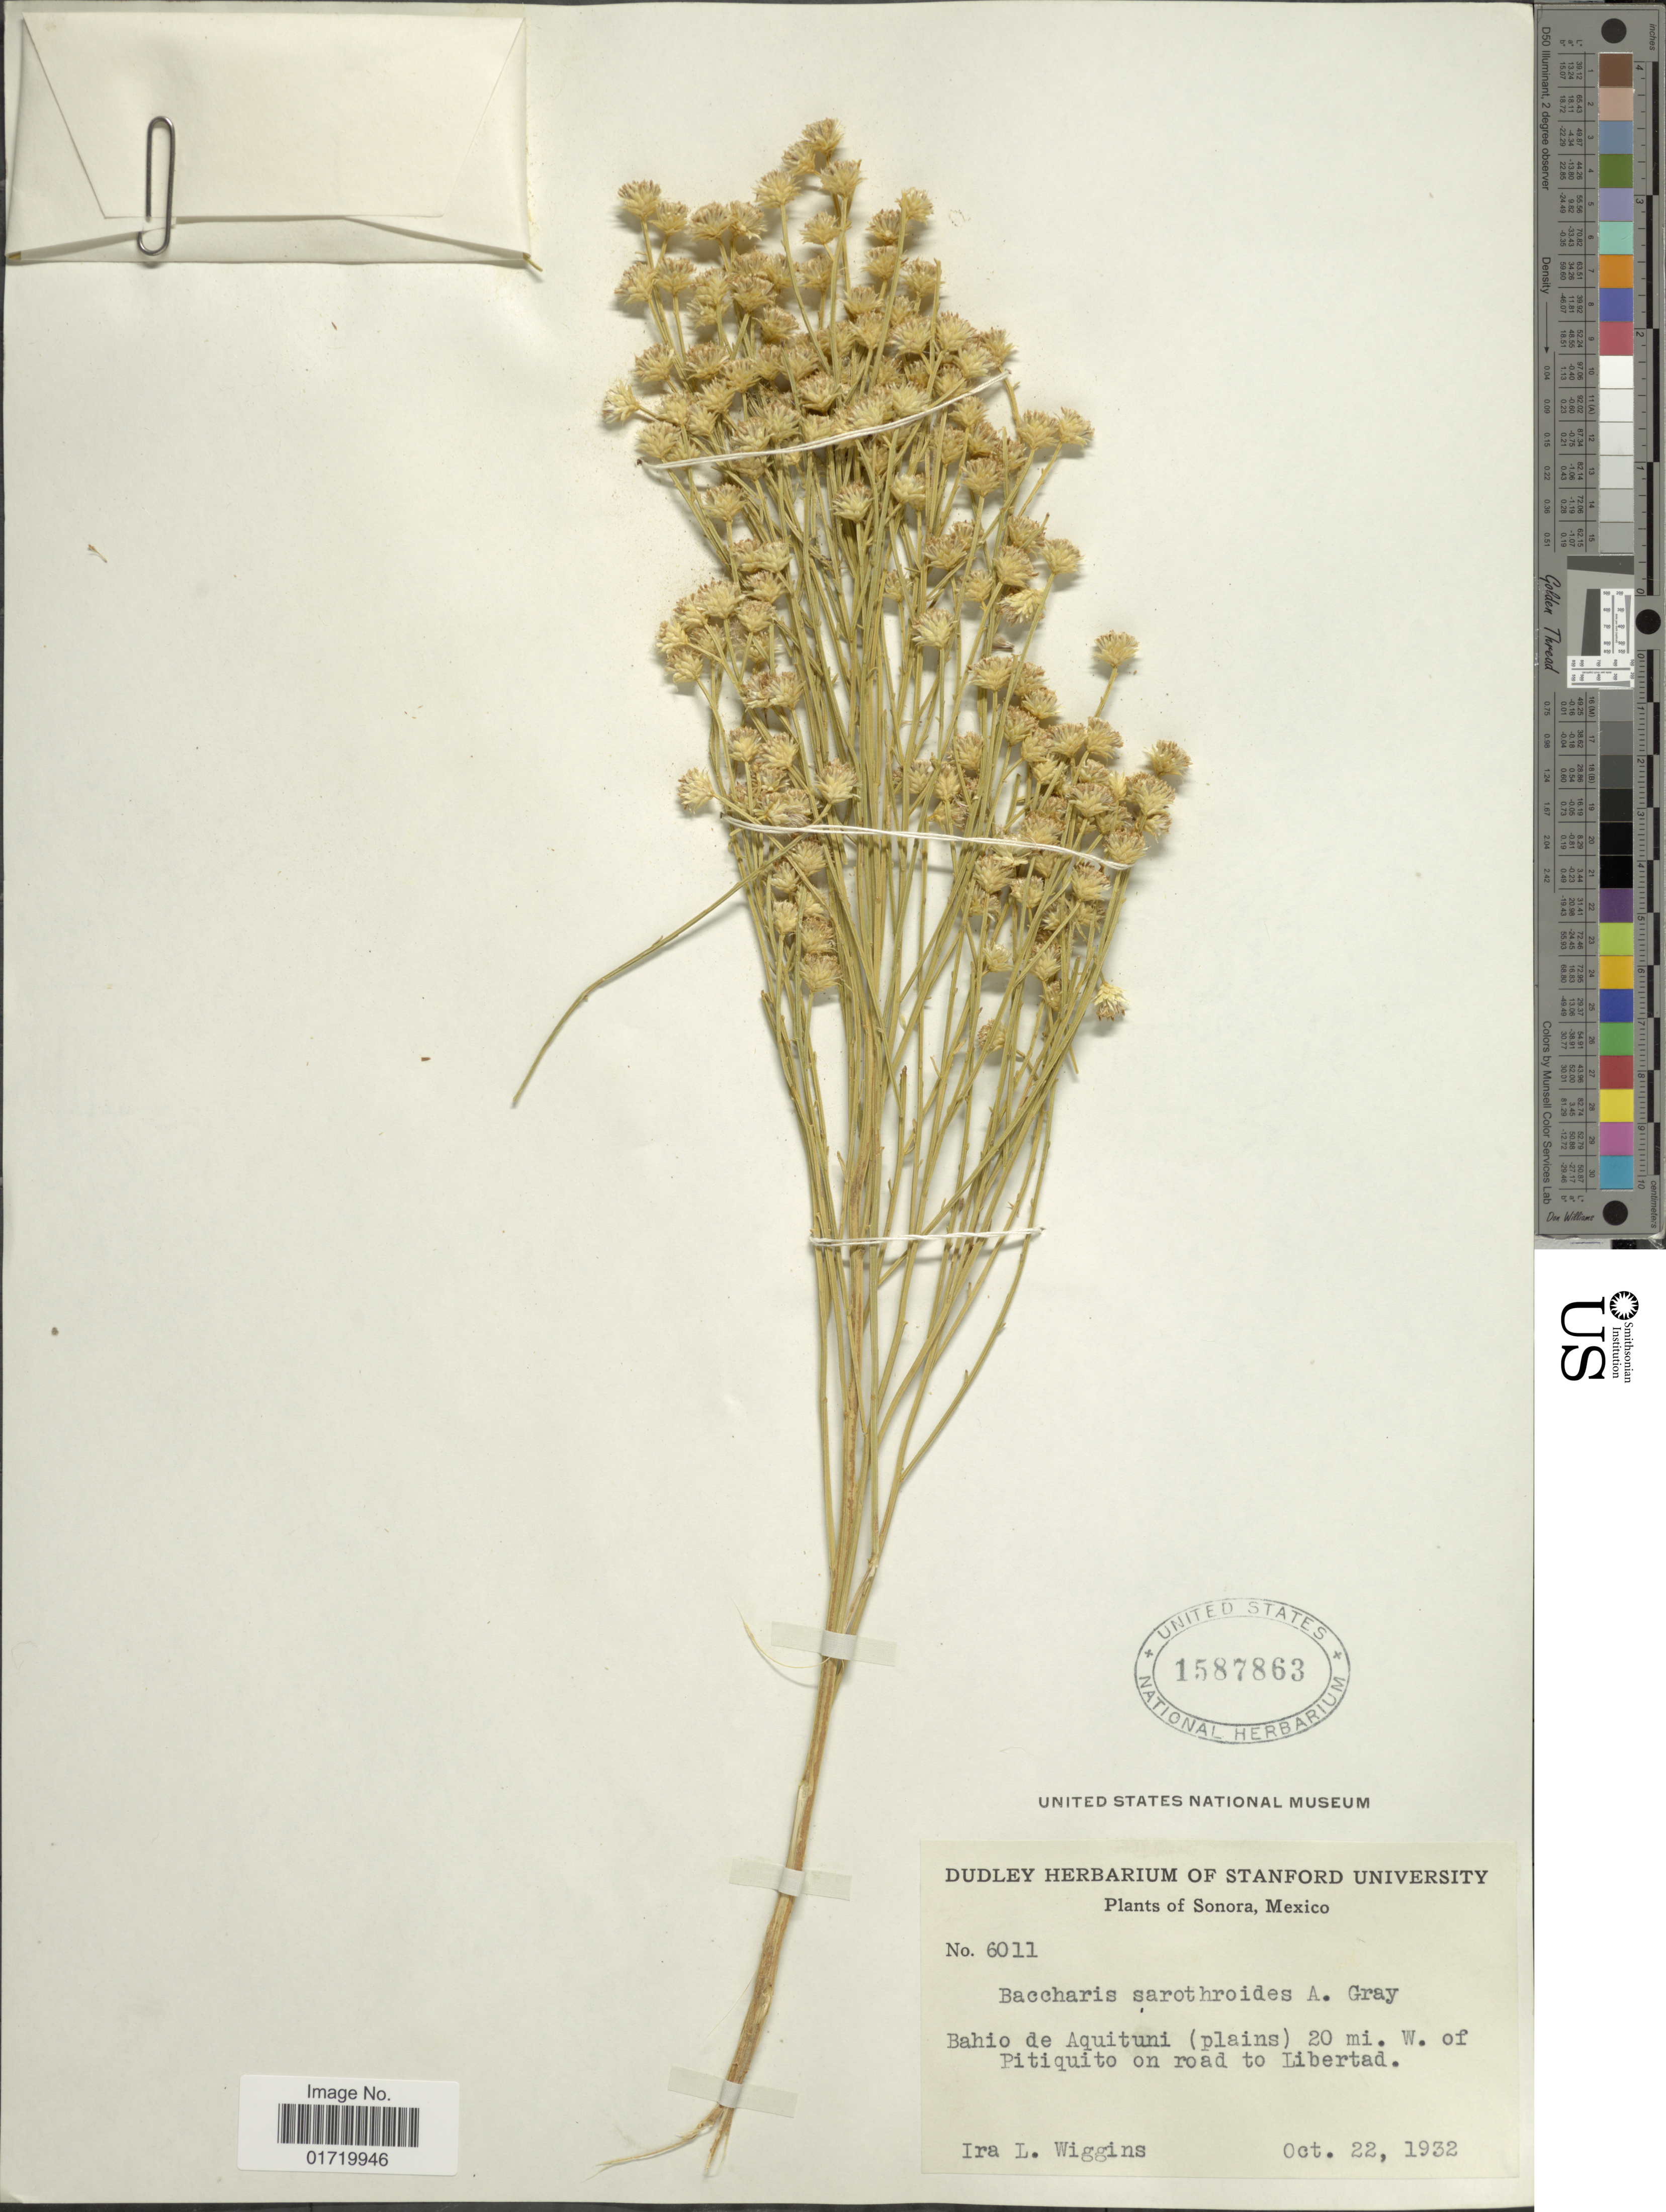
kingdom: Plantae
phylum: Tracheophyta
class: Magnoliopsida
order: Asterales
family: Asteraceae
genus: Baccharis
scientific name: Baccharis sarothroides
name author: A. Gray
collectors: I. L. Wiggins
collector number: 6011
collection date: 1932-10-22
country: Mexico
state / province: Sonora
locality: Bahio de Aquituni (plains) 20 mi. W. of Pitiquito on road to Libertad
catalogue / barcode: US 1587863